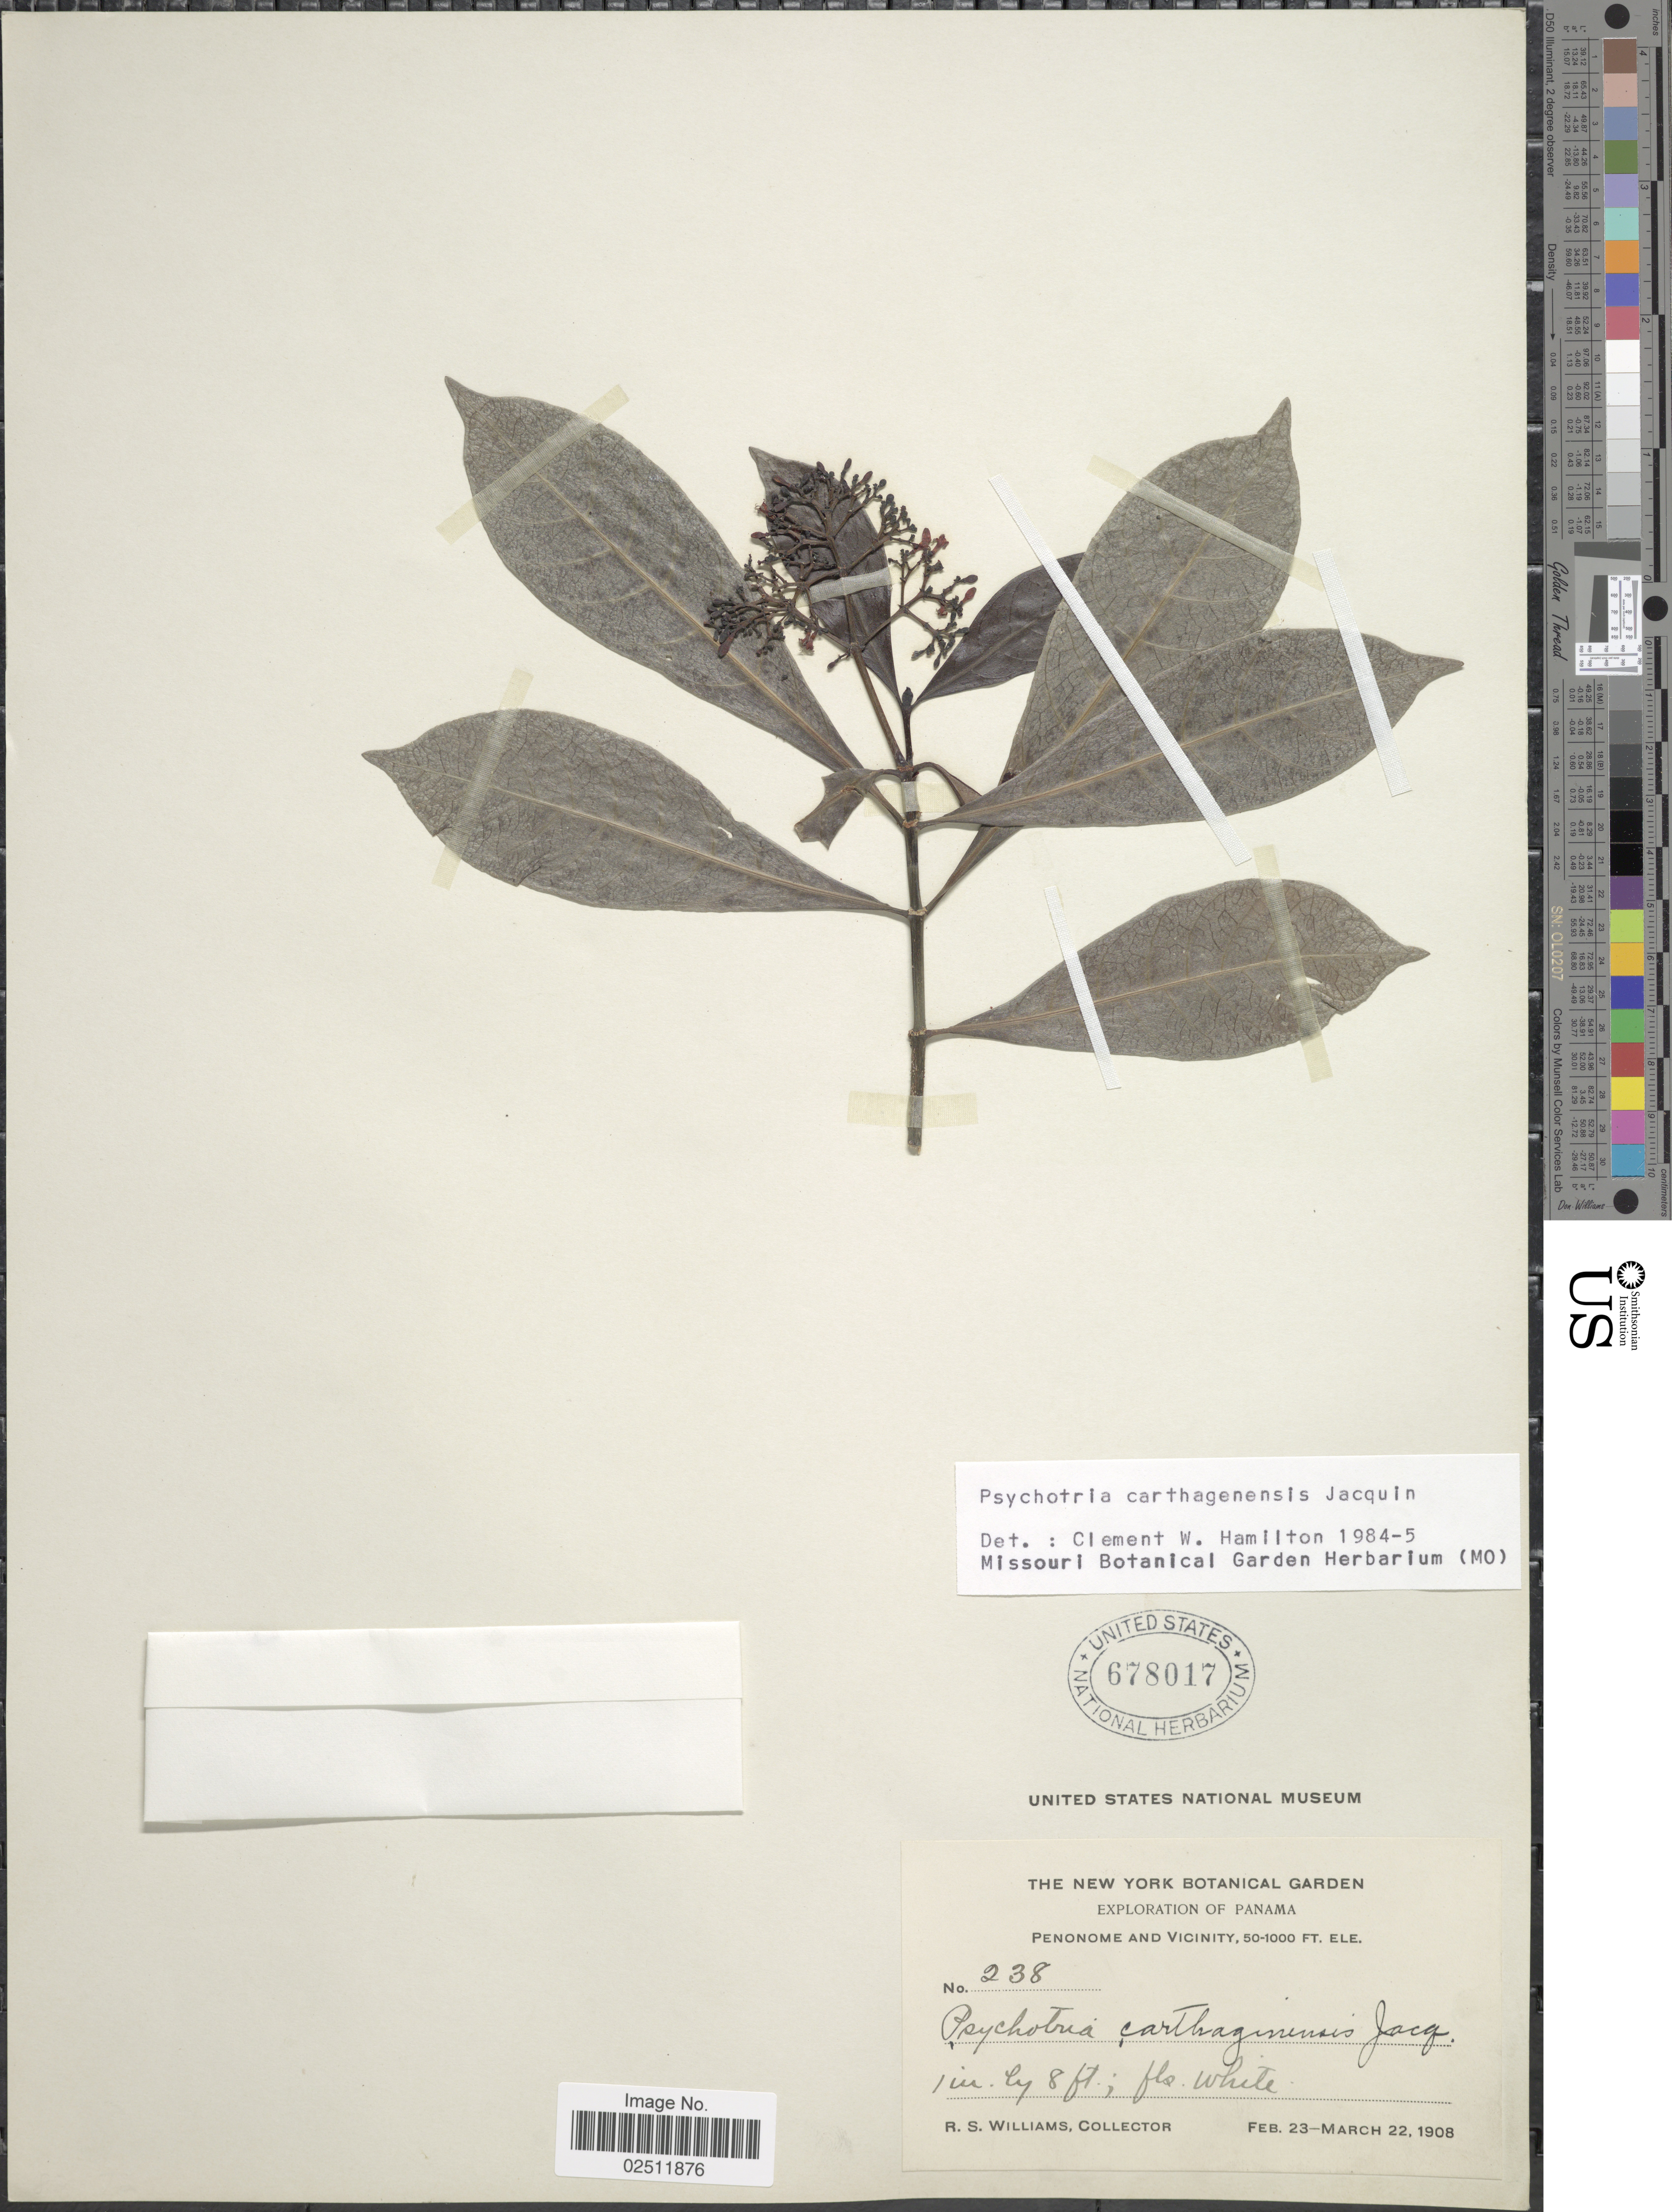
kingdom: Plantae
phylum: Tracheophyta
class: Magnoliopsida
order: Gentianales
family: Rubiaceae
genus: Psychotria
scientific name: Psychotria carthagenensis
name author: Jacq.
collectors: R. S. Williams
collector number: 238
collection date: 1908-02-23/1908-03-22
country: Panama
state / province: Coclé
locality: Penonome and vicinity.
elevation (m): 15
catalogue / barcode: US 678017